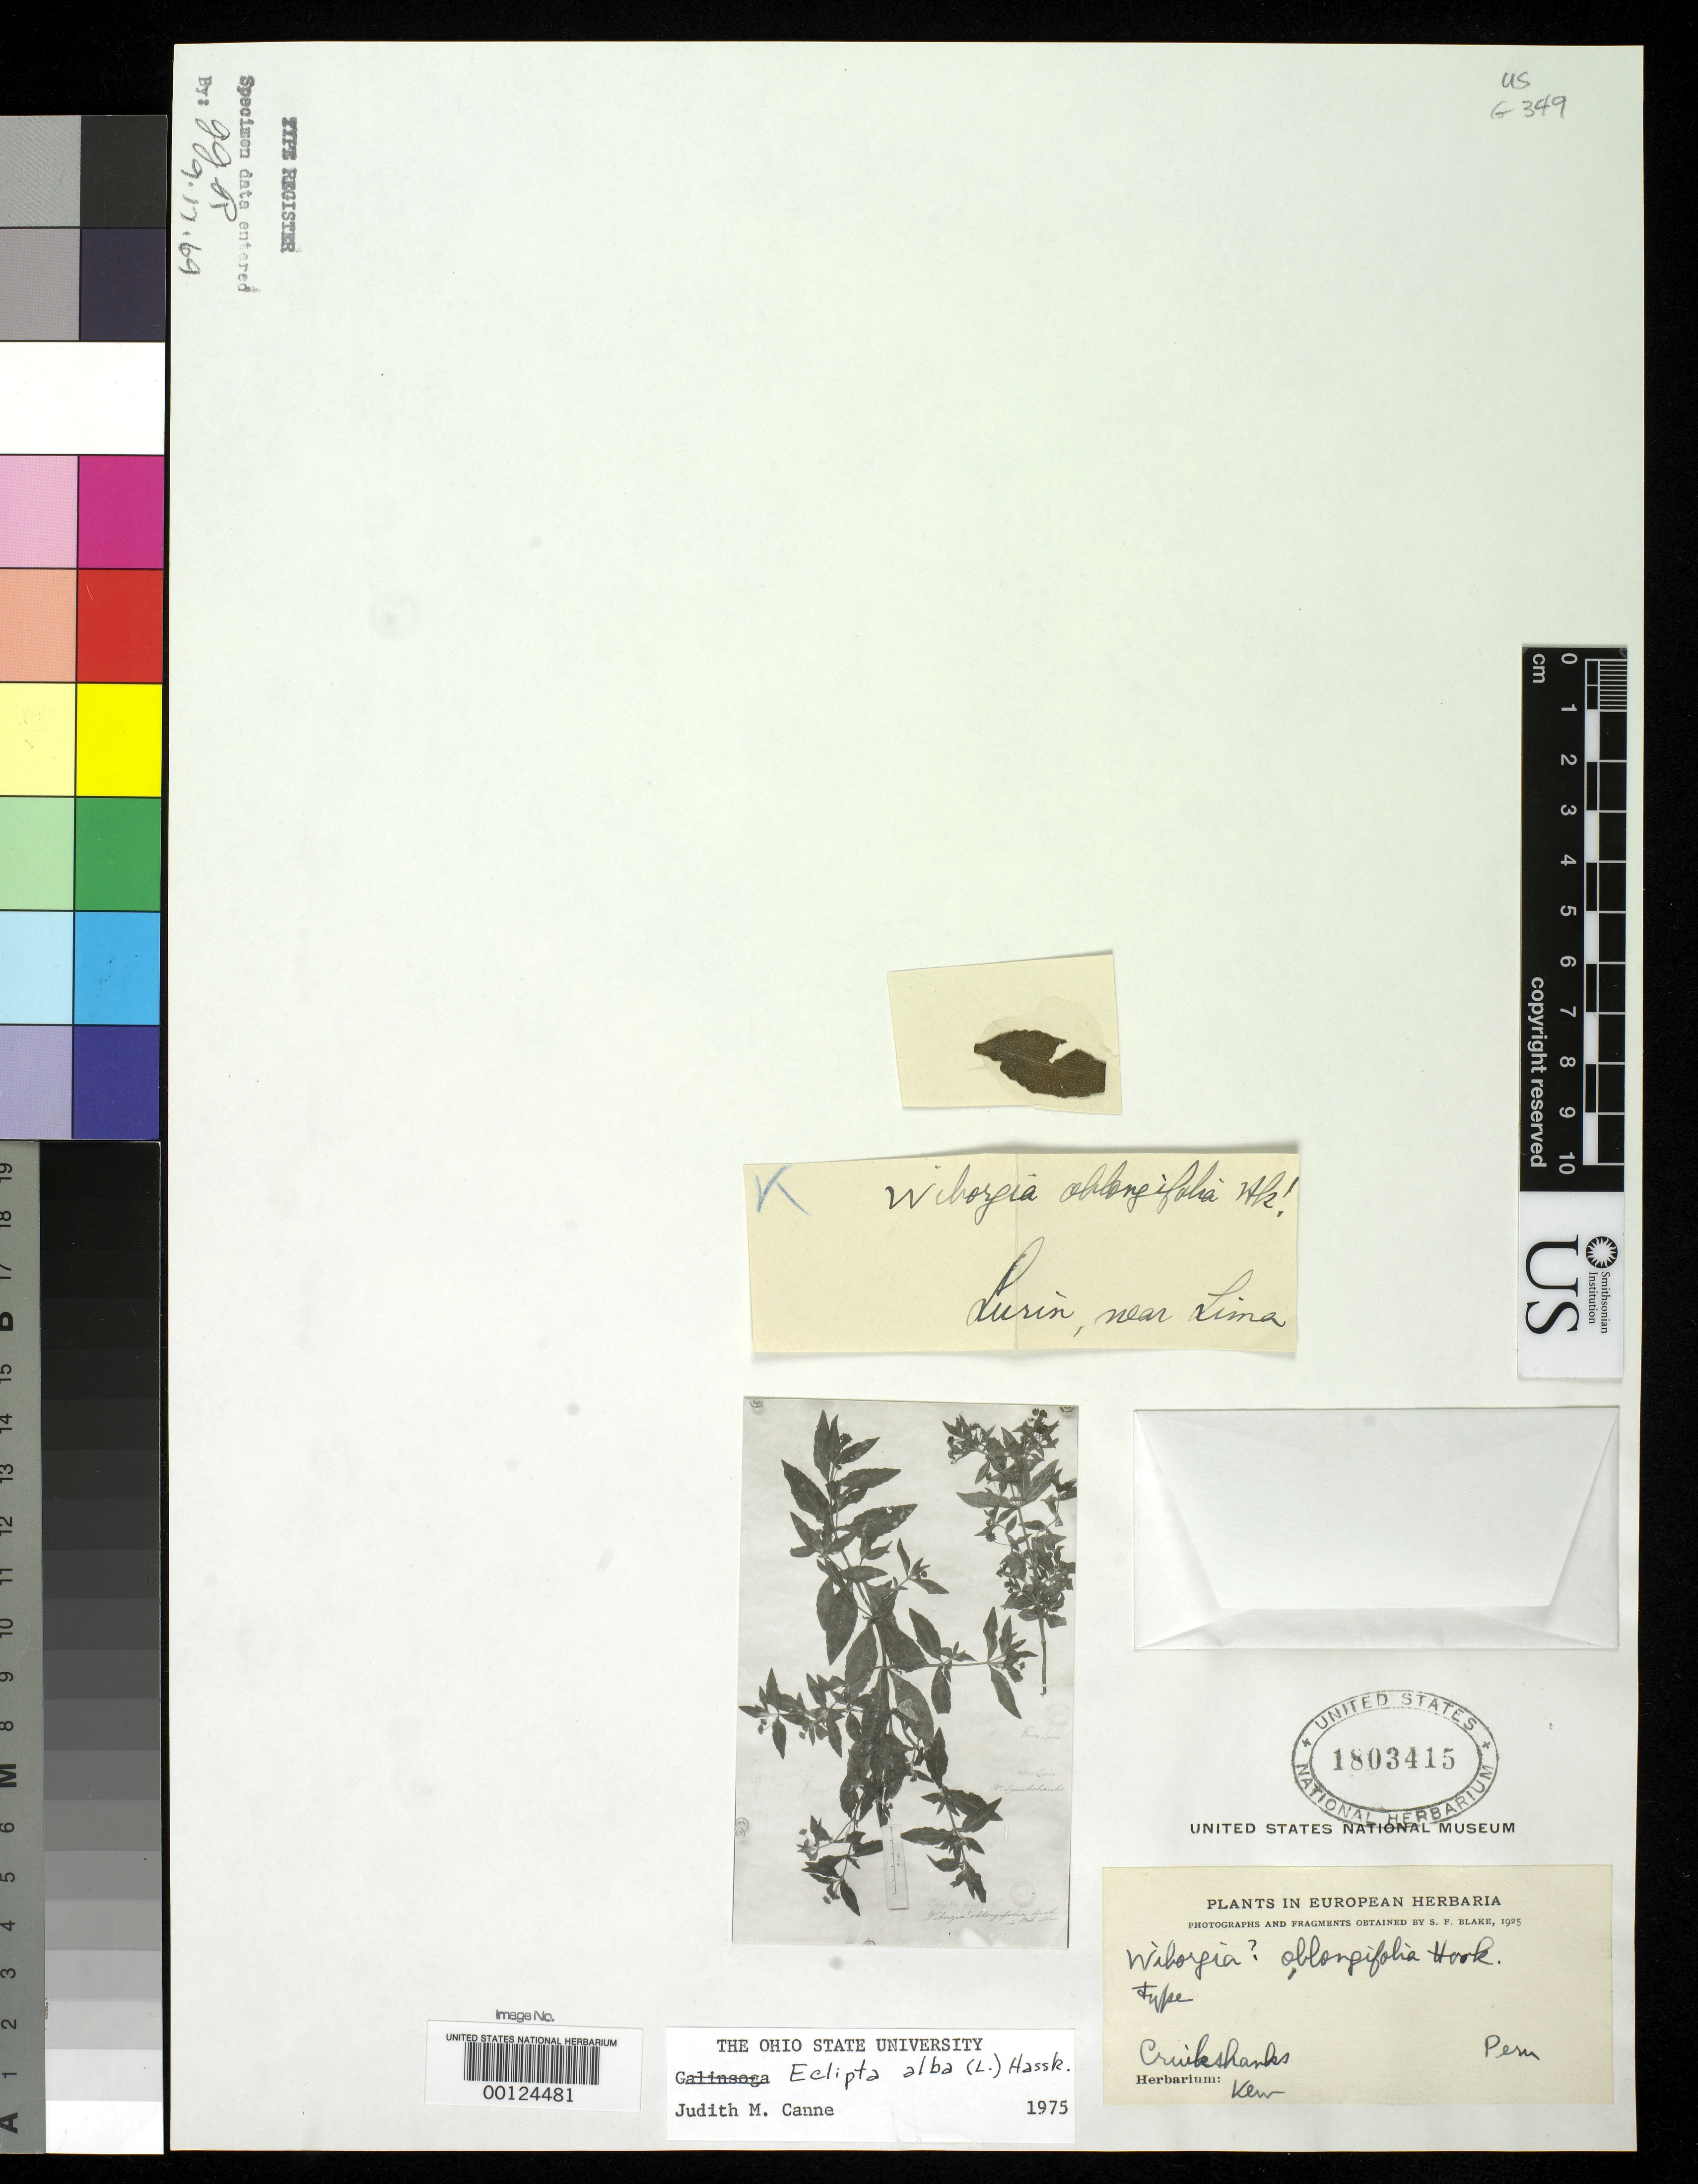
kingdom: Plantae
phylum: Tracheophyta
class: Magnoliopsida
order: Asterales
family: Asteraceae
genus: Wiborgia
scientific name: Wiborgia oblongifolia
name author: Hook.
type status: Type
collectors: A. Cruickshanks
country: Peru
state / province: Lima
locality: Lurin, near Lima.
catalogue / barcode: US 1803415